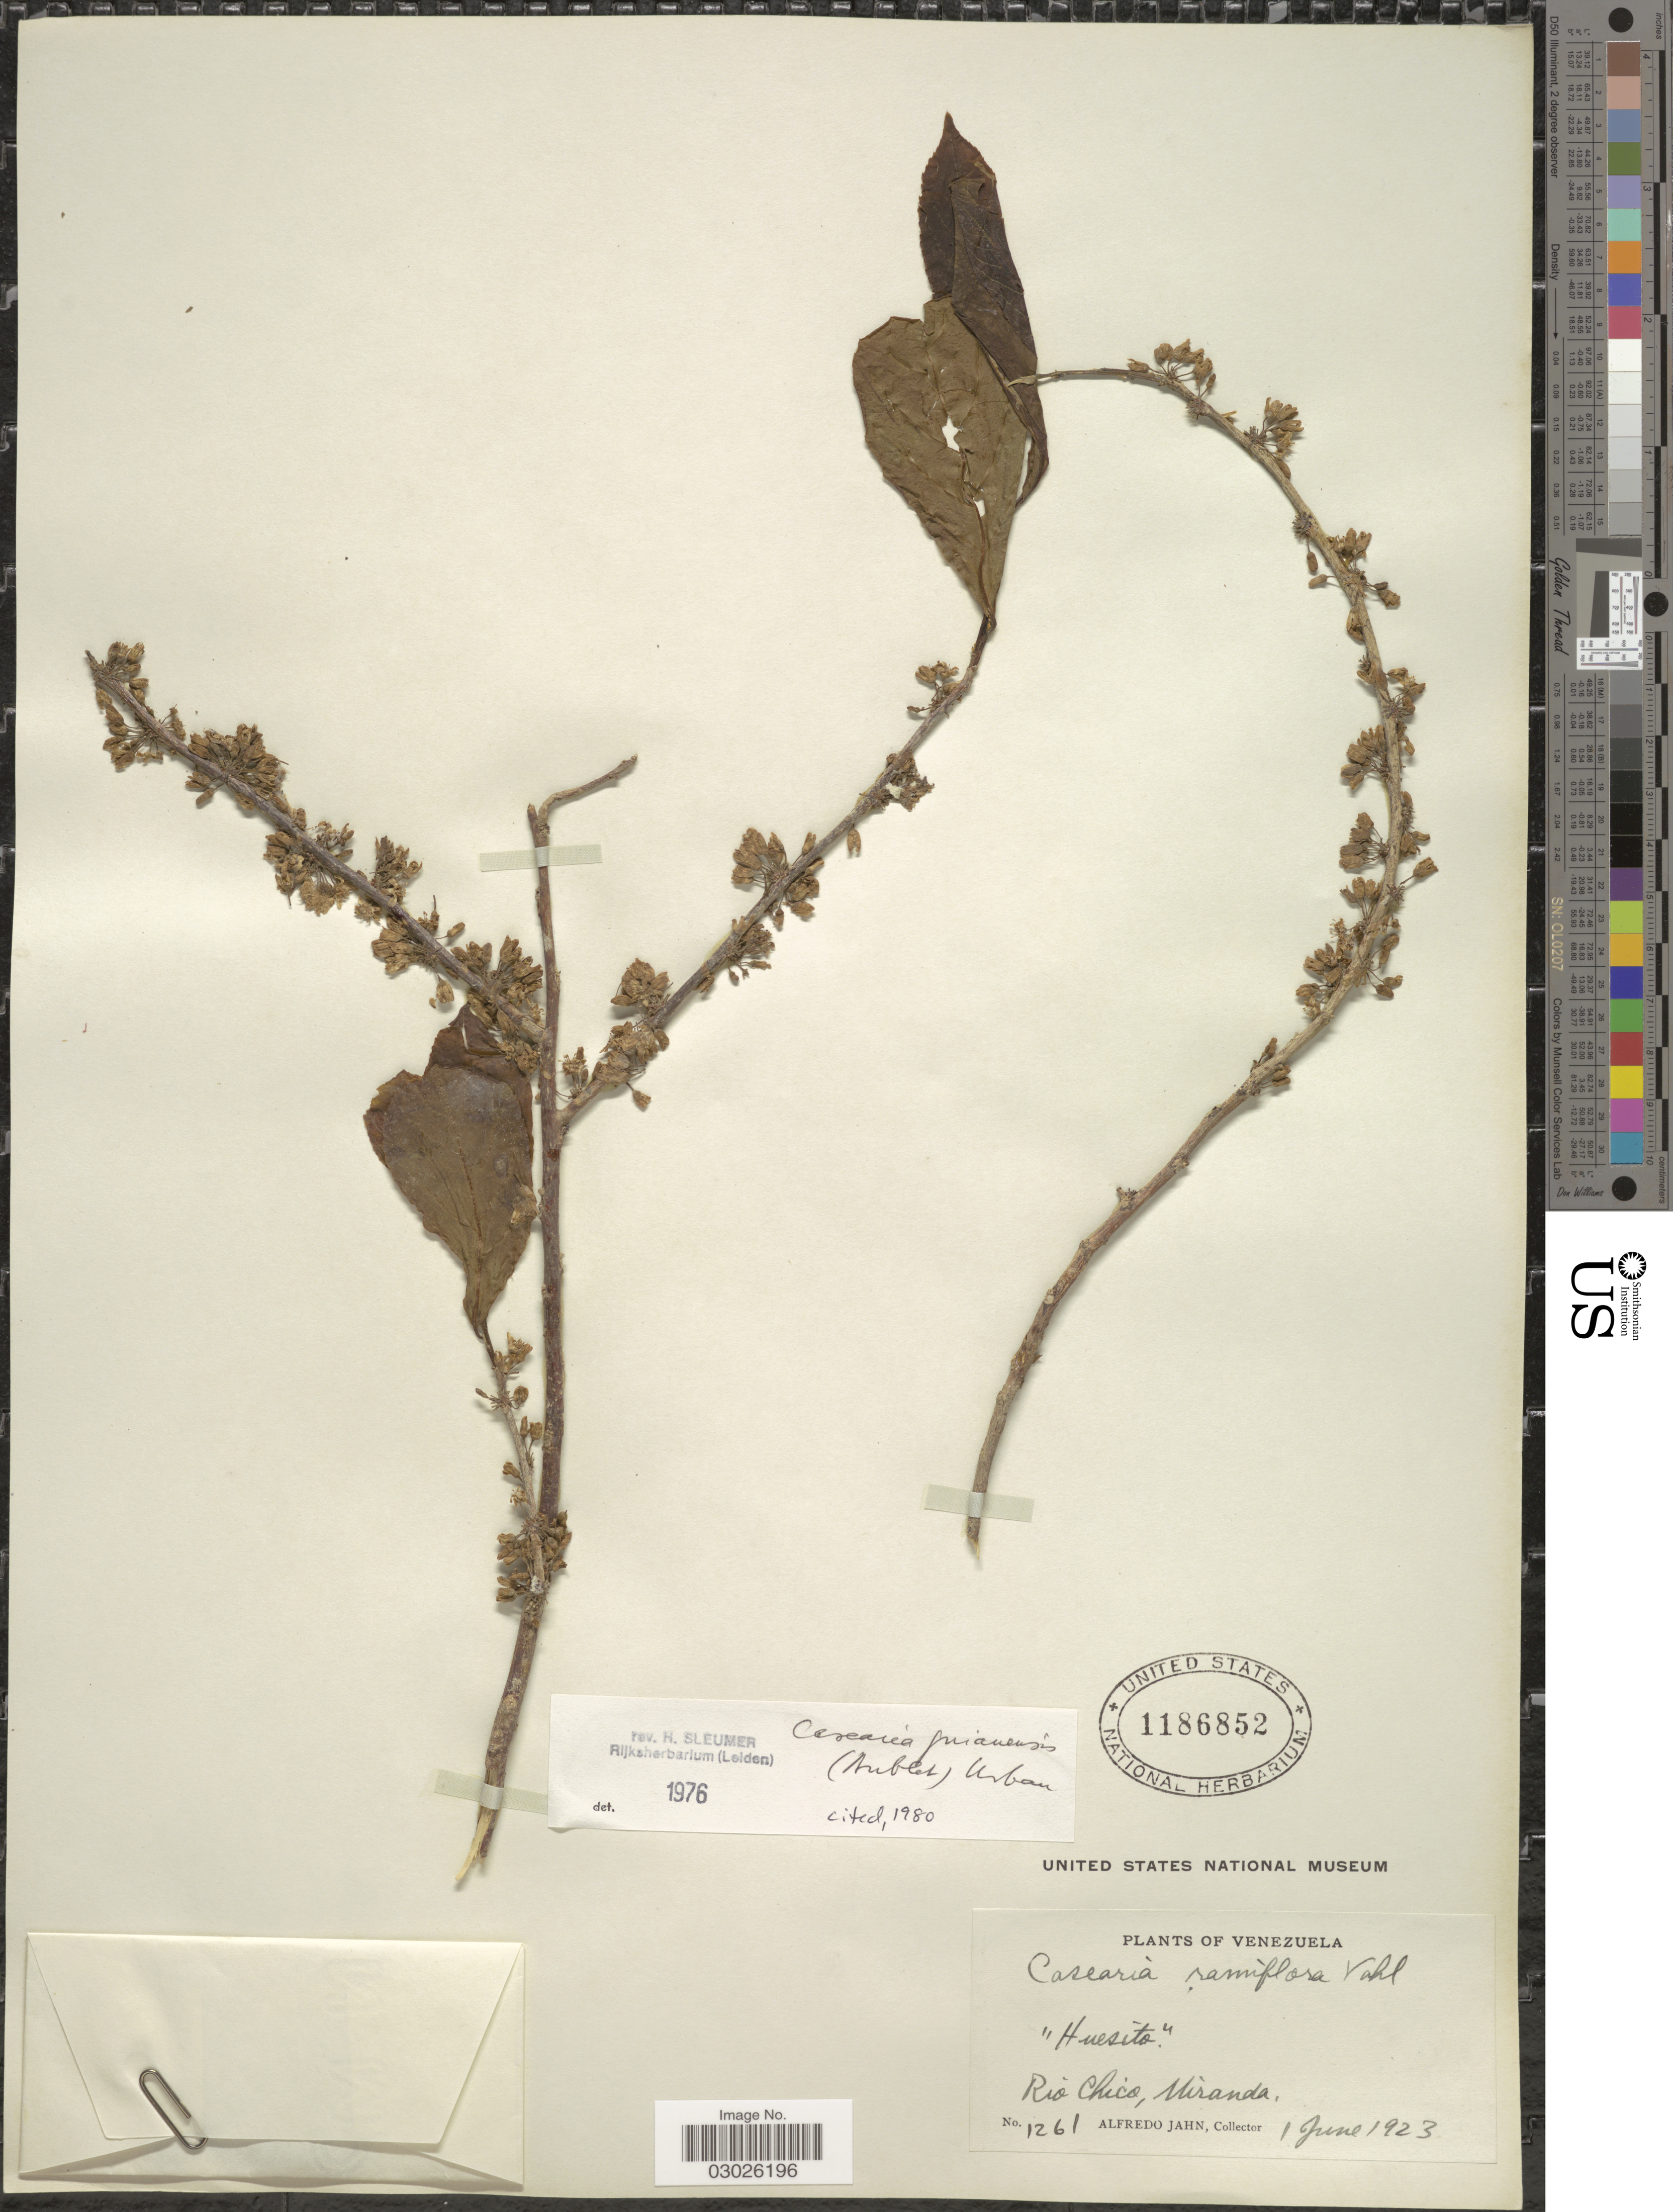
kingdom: Plantae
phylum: Tracheophyta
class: Magnoliopsida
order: Malpighiales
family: Salicaceae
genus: Casearia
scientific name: Casearia guianensis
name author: (Aubl.) Urb.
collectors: A. Jahn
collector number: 1261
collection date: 1923-06-01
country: Venezuela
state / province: Miranda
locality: Rio Chico, Miranda.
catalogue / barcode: US 1186852